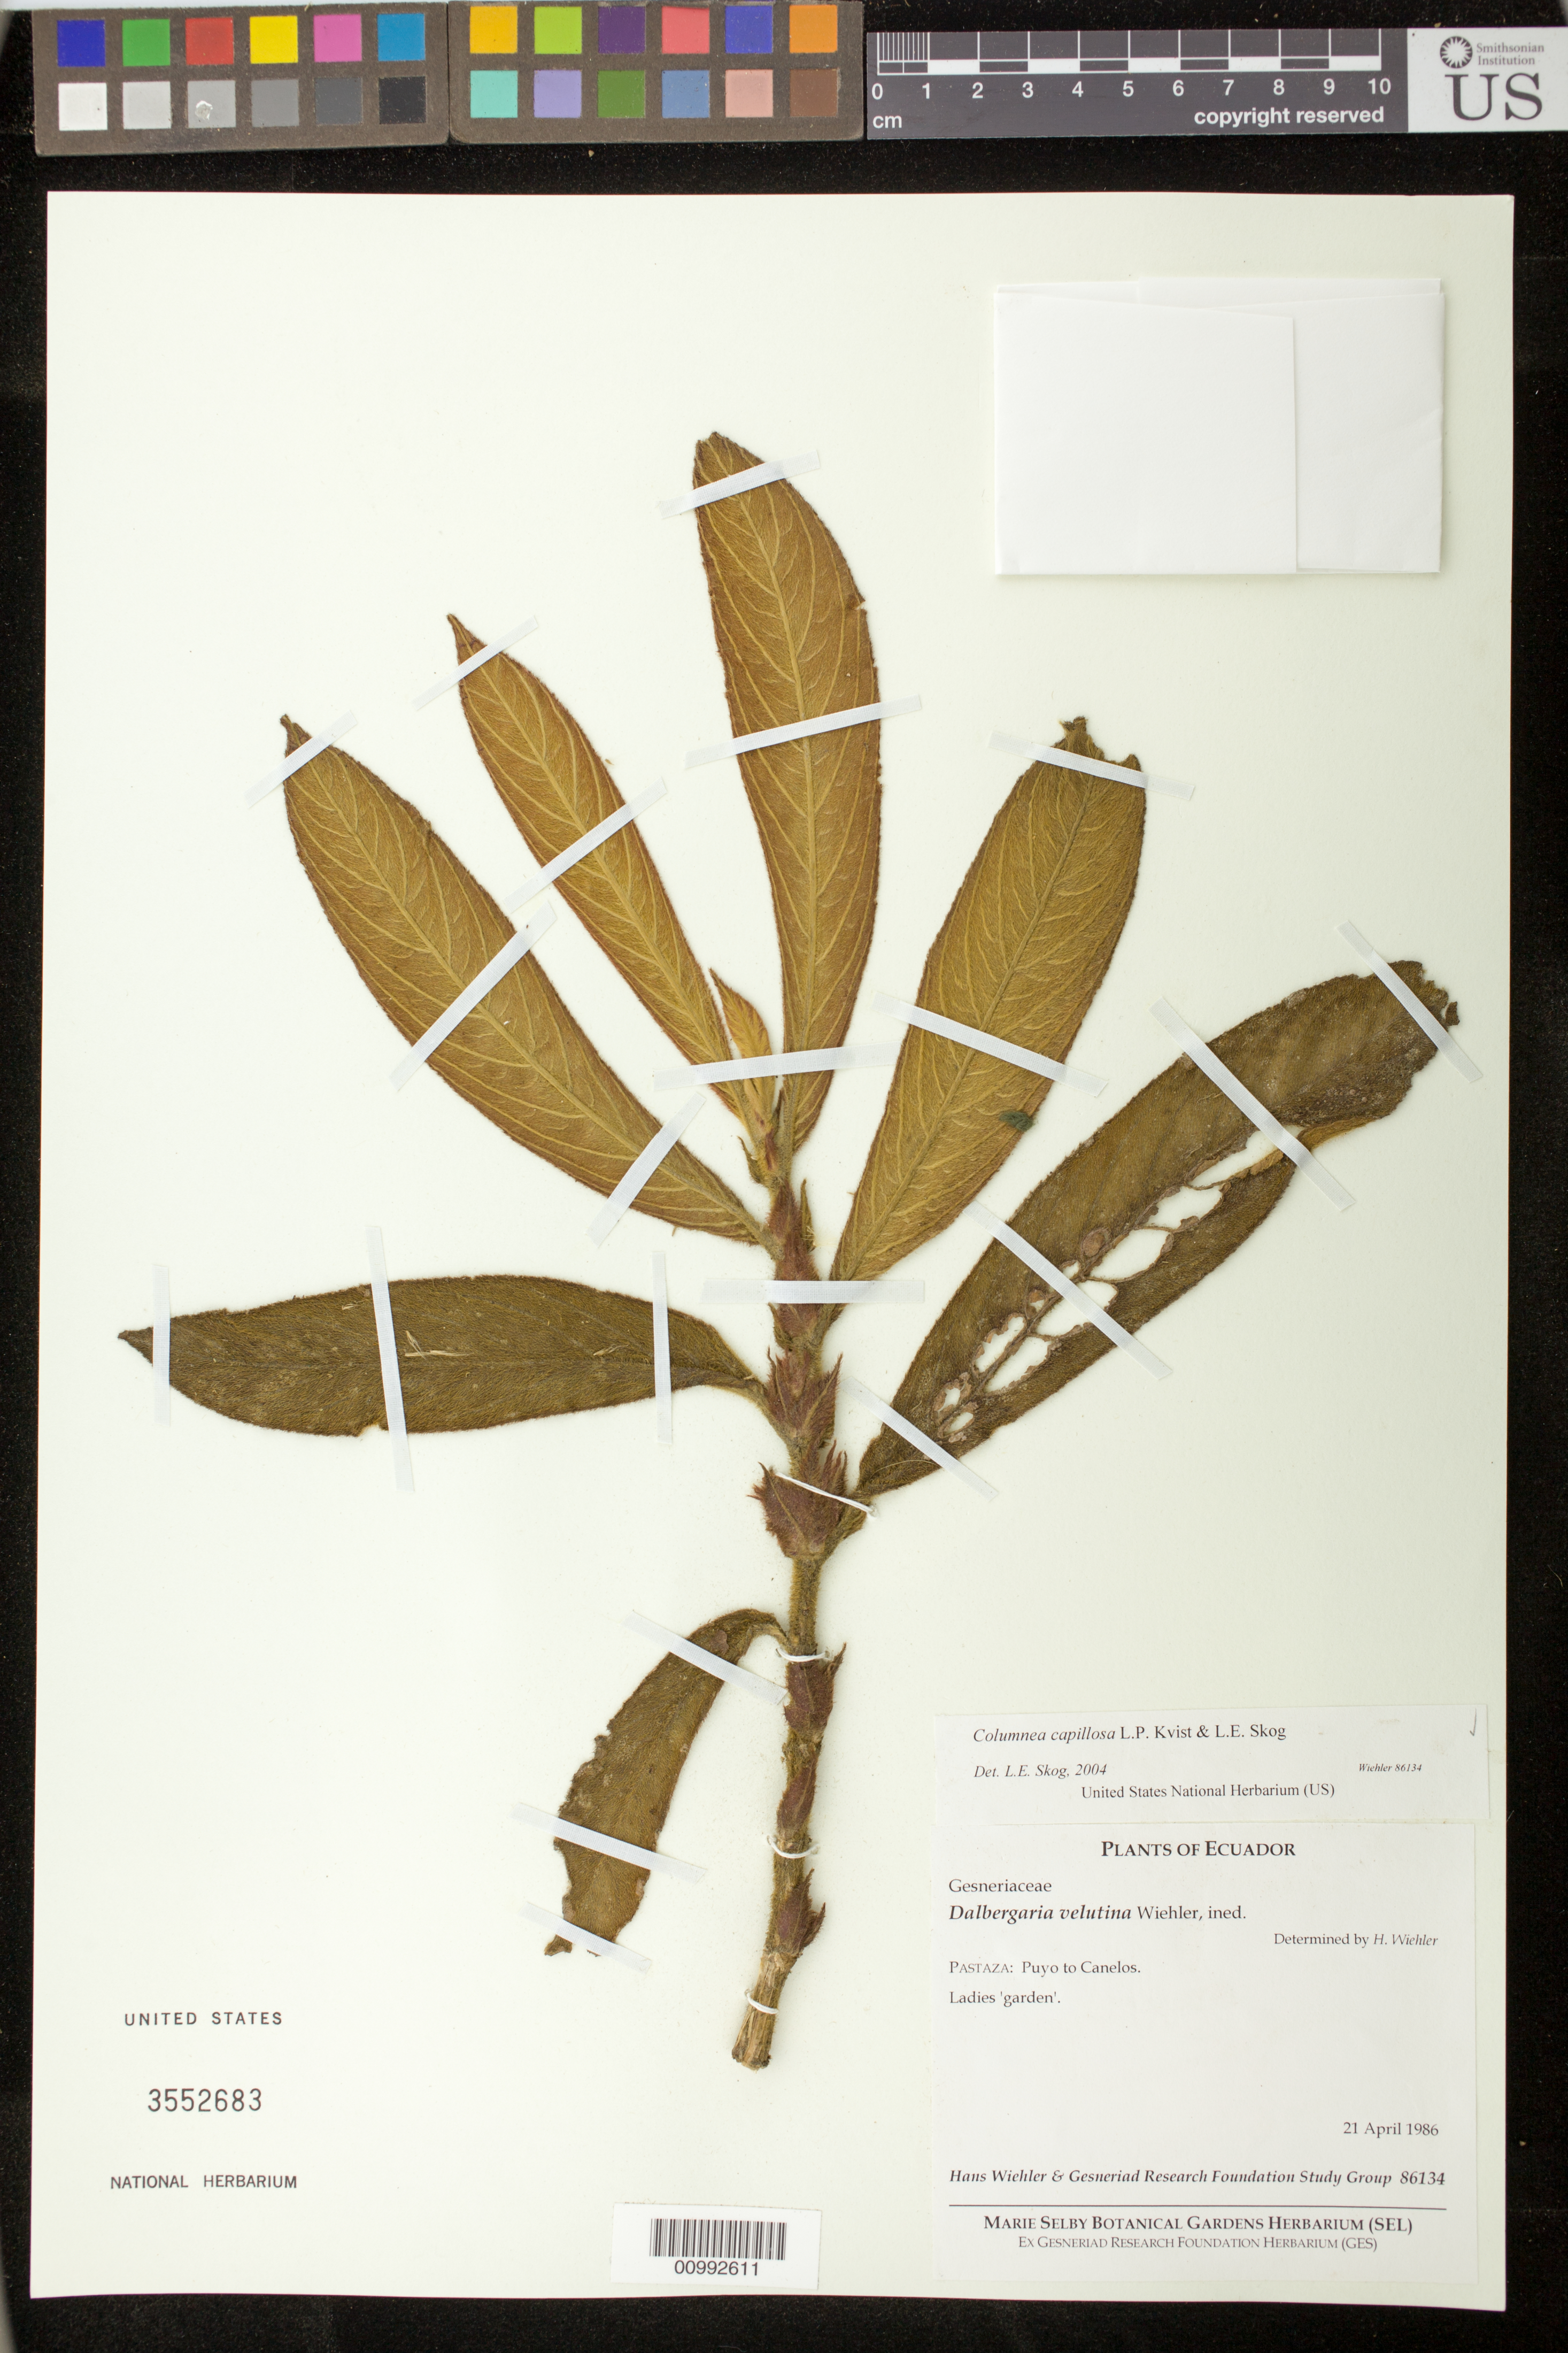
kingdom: Plantae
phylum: Tracheophyta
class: Magnoliopsida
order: Lamiales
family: Gesneriaceae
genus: Columnea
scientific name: Columnea capillosa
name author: L.P. Kvist & L.E. Skog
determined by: Skog, Laurence E.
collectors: H. J. Wiehler & GRF Study Group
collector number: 86134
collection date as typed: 21 Apr 1986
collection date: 1986-04-21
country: Ecuador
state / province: Pastaza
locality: Pastaza: Puyo to Canelos, ladies "garden"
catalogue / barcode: US 3552683